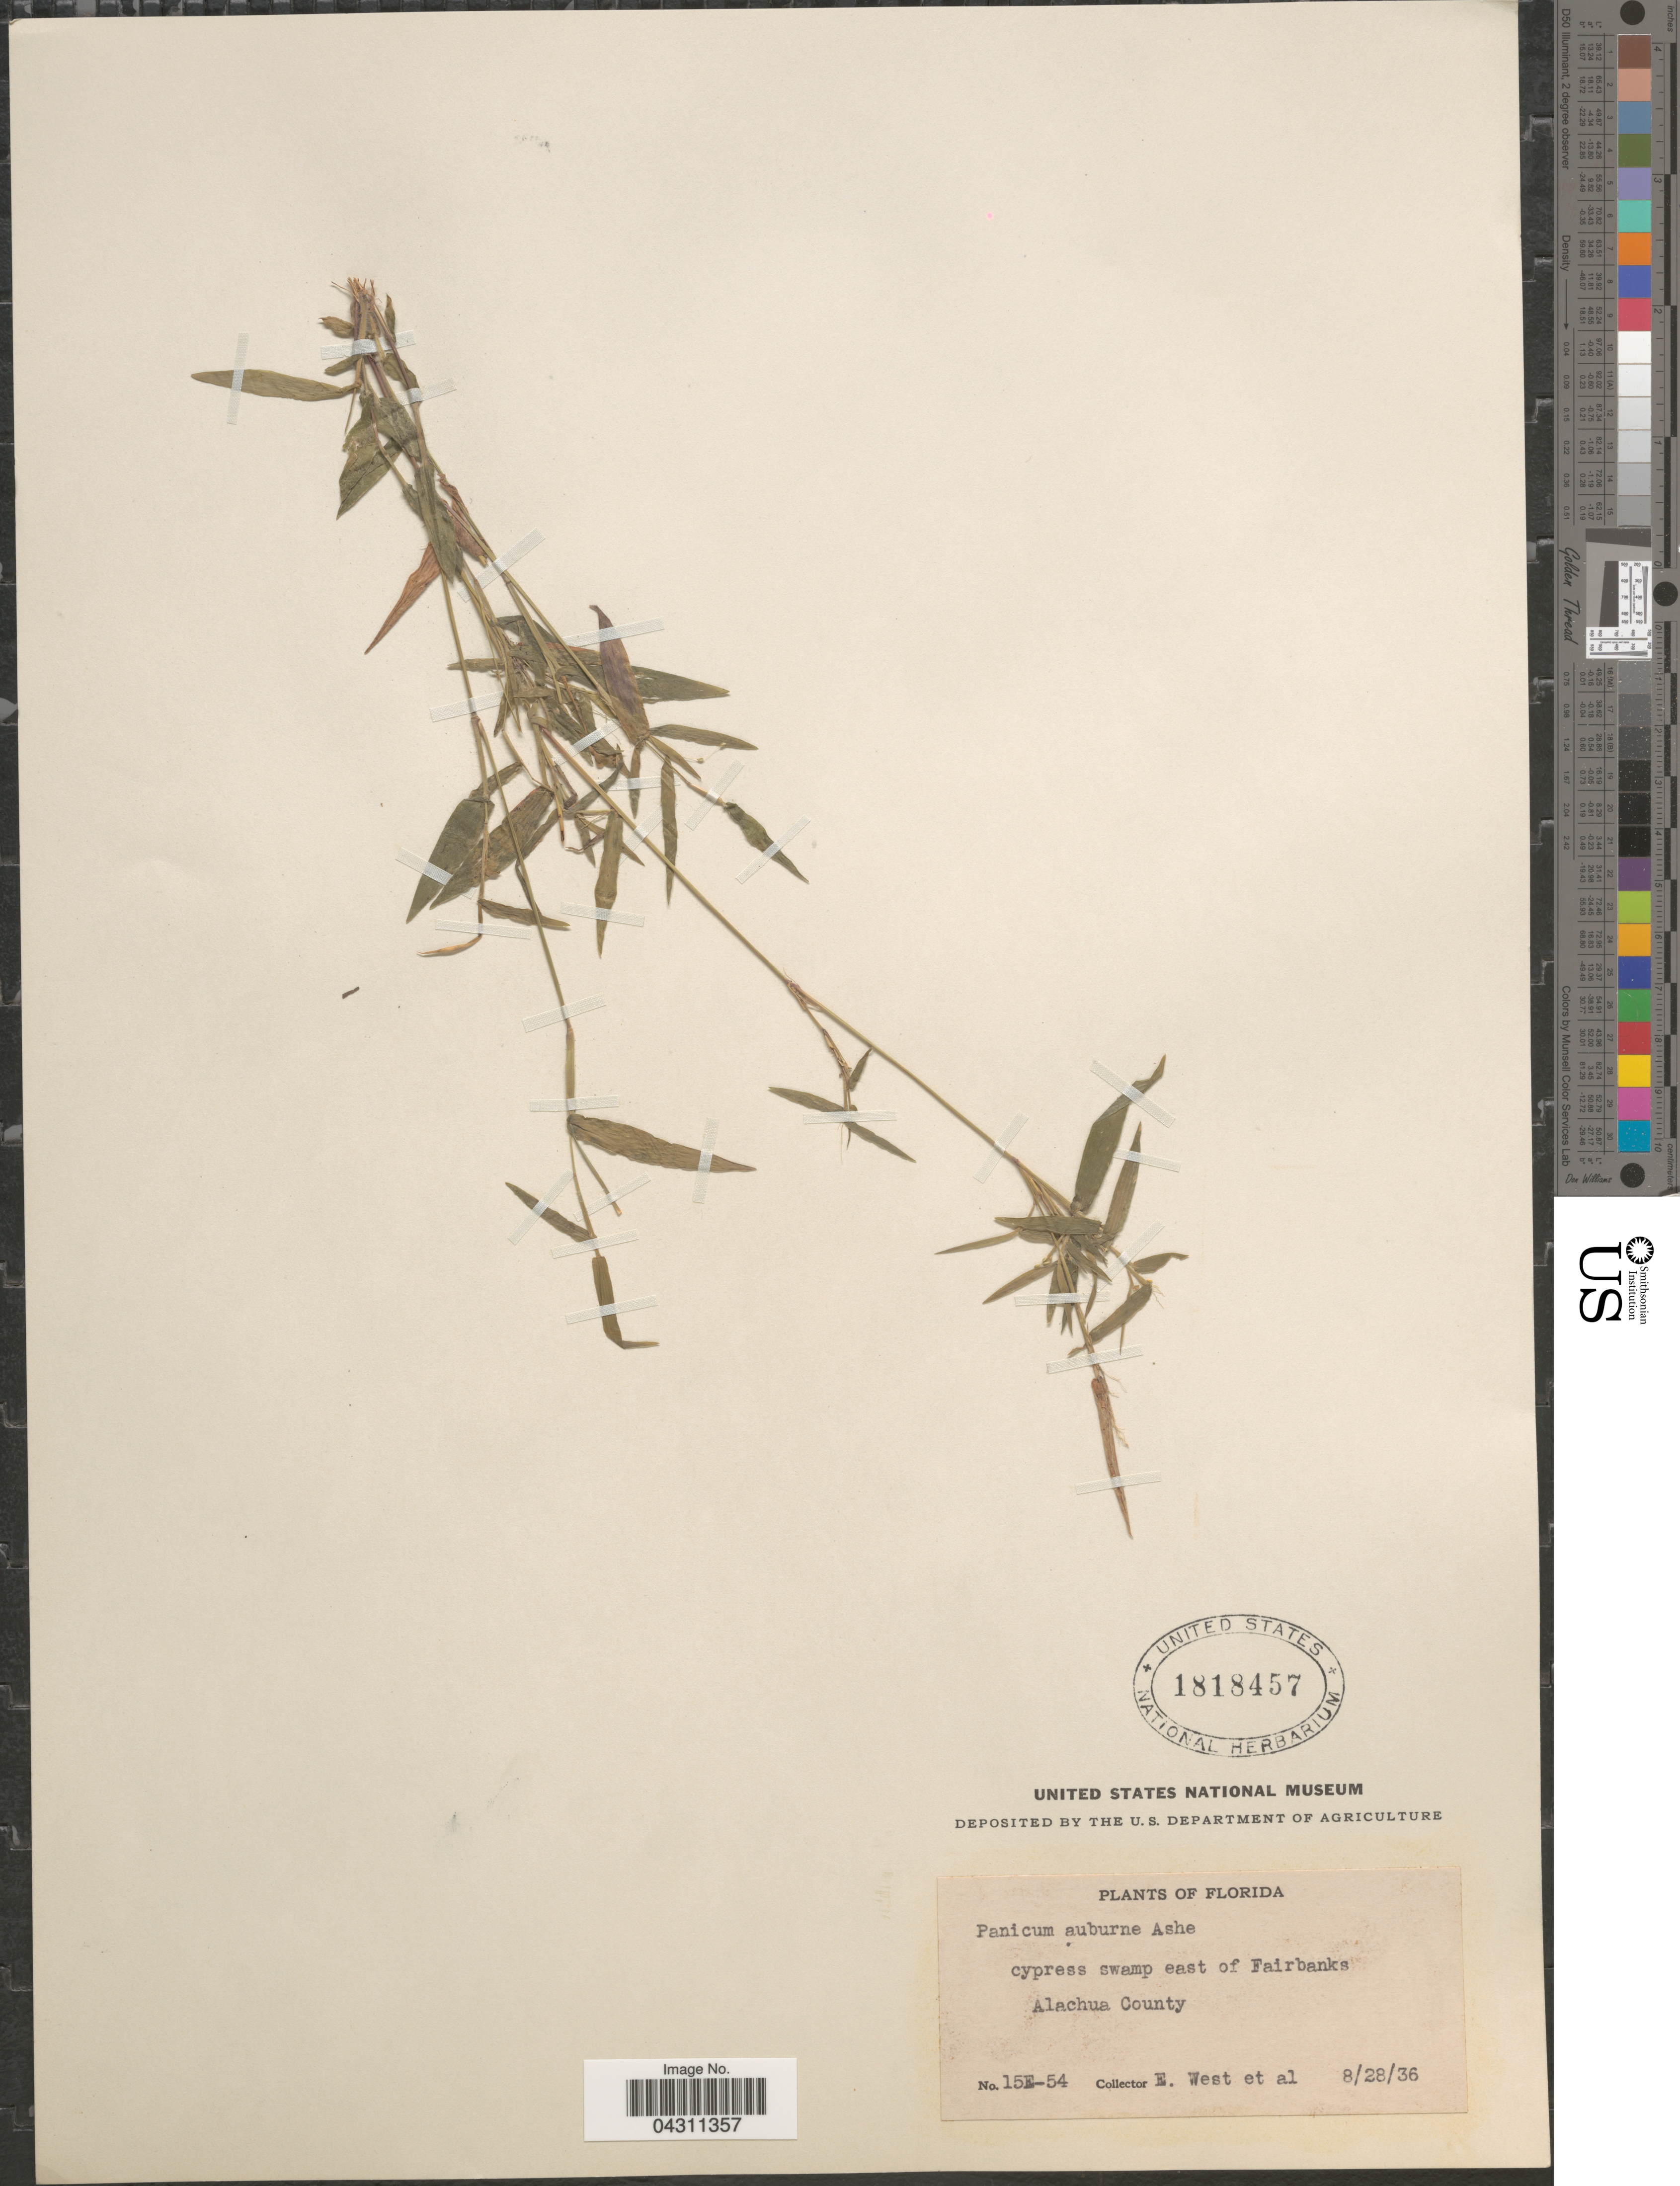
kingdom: Plantae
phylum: Tracheophyta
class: Liliopsida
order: Poales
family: Poaceae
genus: Dichanthelium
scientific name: Dichanthelium sphaerocarpon var. sphaerocarpon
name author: (Elliott) Gould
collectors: E. West & et al.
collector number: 15E-54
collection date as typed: Transcribed d/m/y: 28/8/36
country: United States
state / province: Florida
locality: Cypress swamp east of Fairbanks. Alachua County.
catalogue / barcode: US 1818457